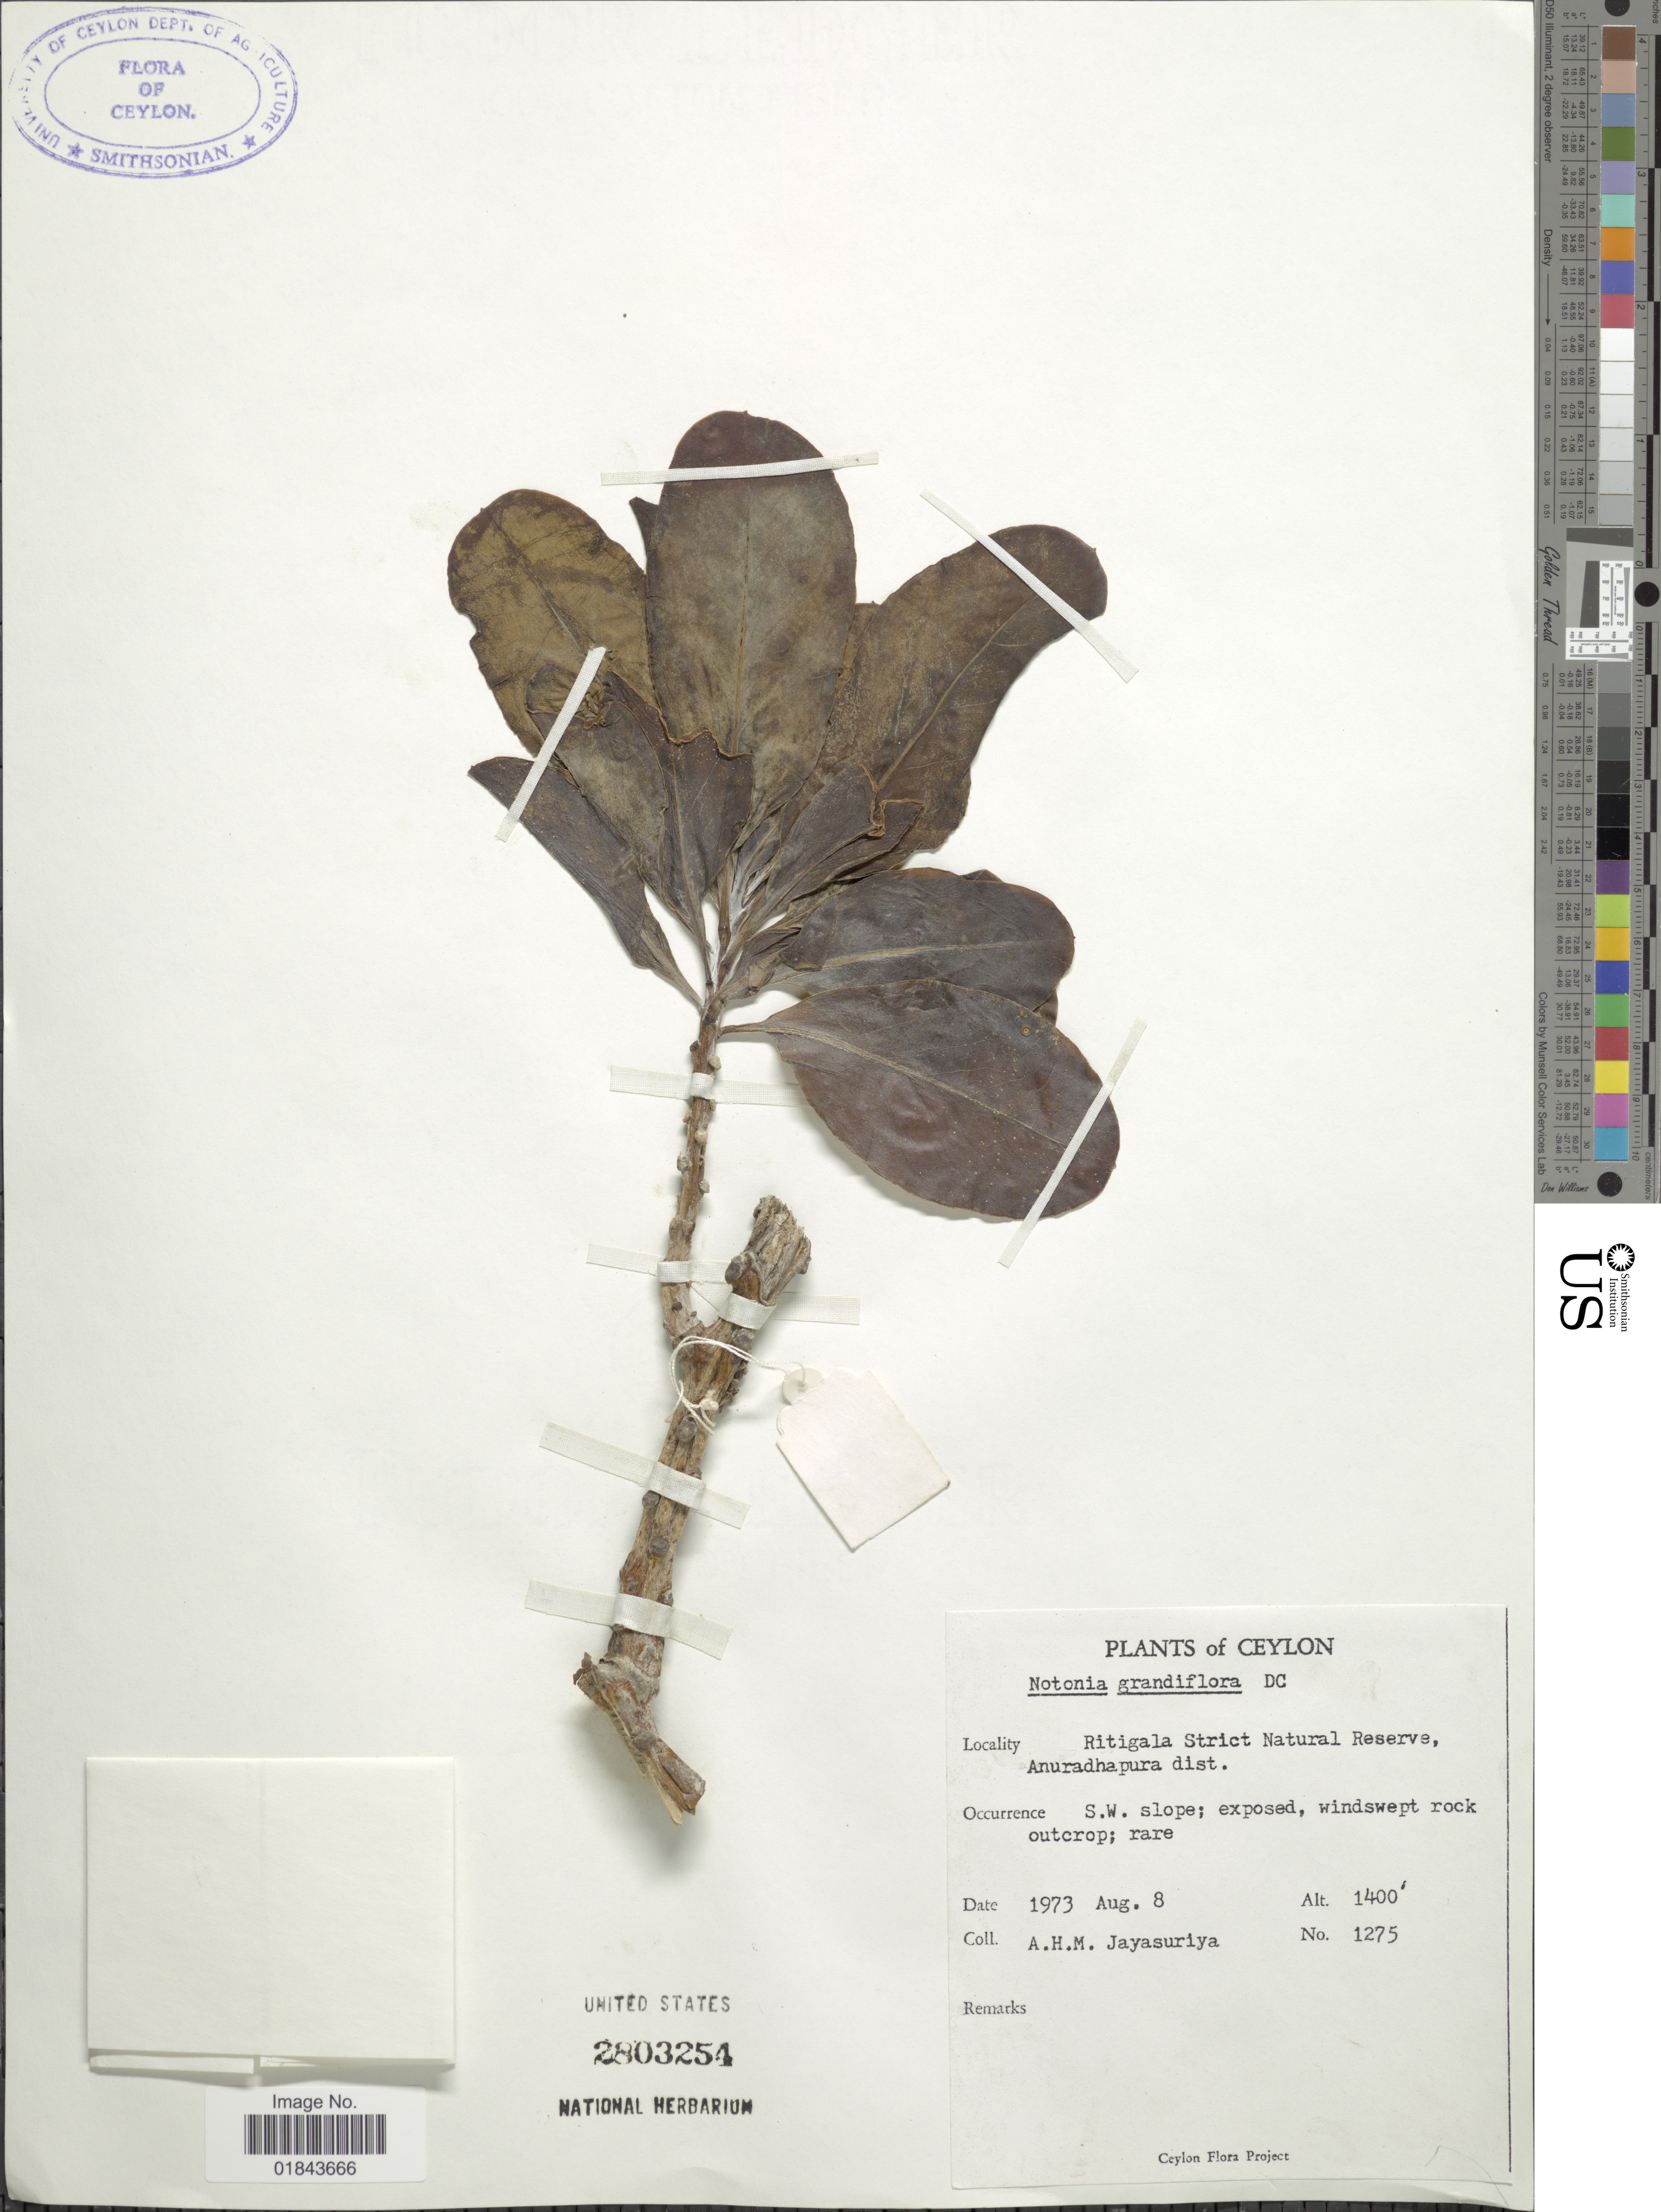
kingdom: Plantae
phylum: Tracheophyta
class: Magnoliopsida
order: Asterales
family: Asteraceae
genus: Notonia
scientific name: Notonia grandiflora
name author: DC.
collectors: A. Jayasuriya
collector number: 1275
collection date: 1973-08-08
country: Sri Lanka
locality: Ceylon, Ritigala Strict Natural Reserve, Anuradhapura Dist.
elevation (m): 427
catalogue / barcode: US 2803254